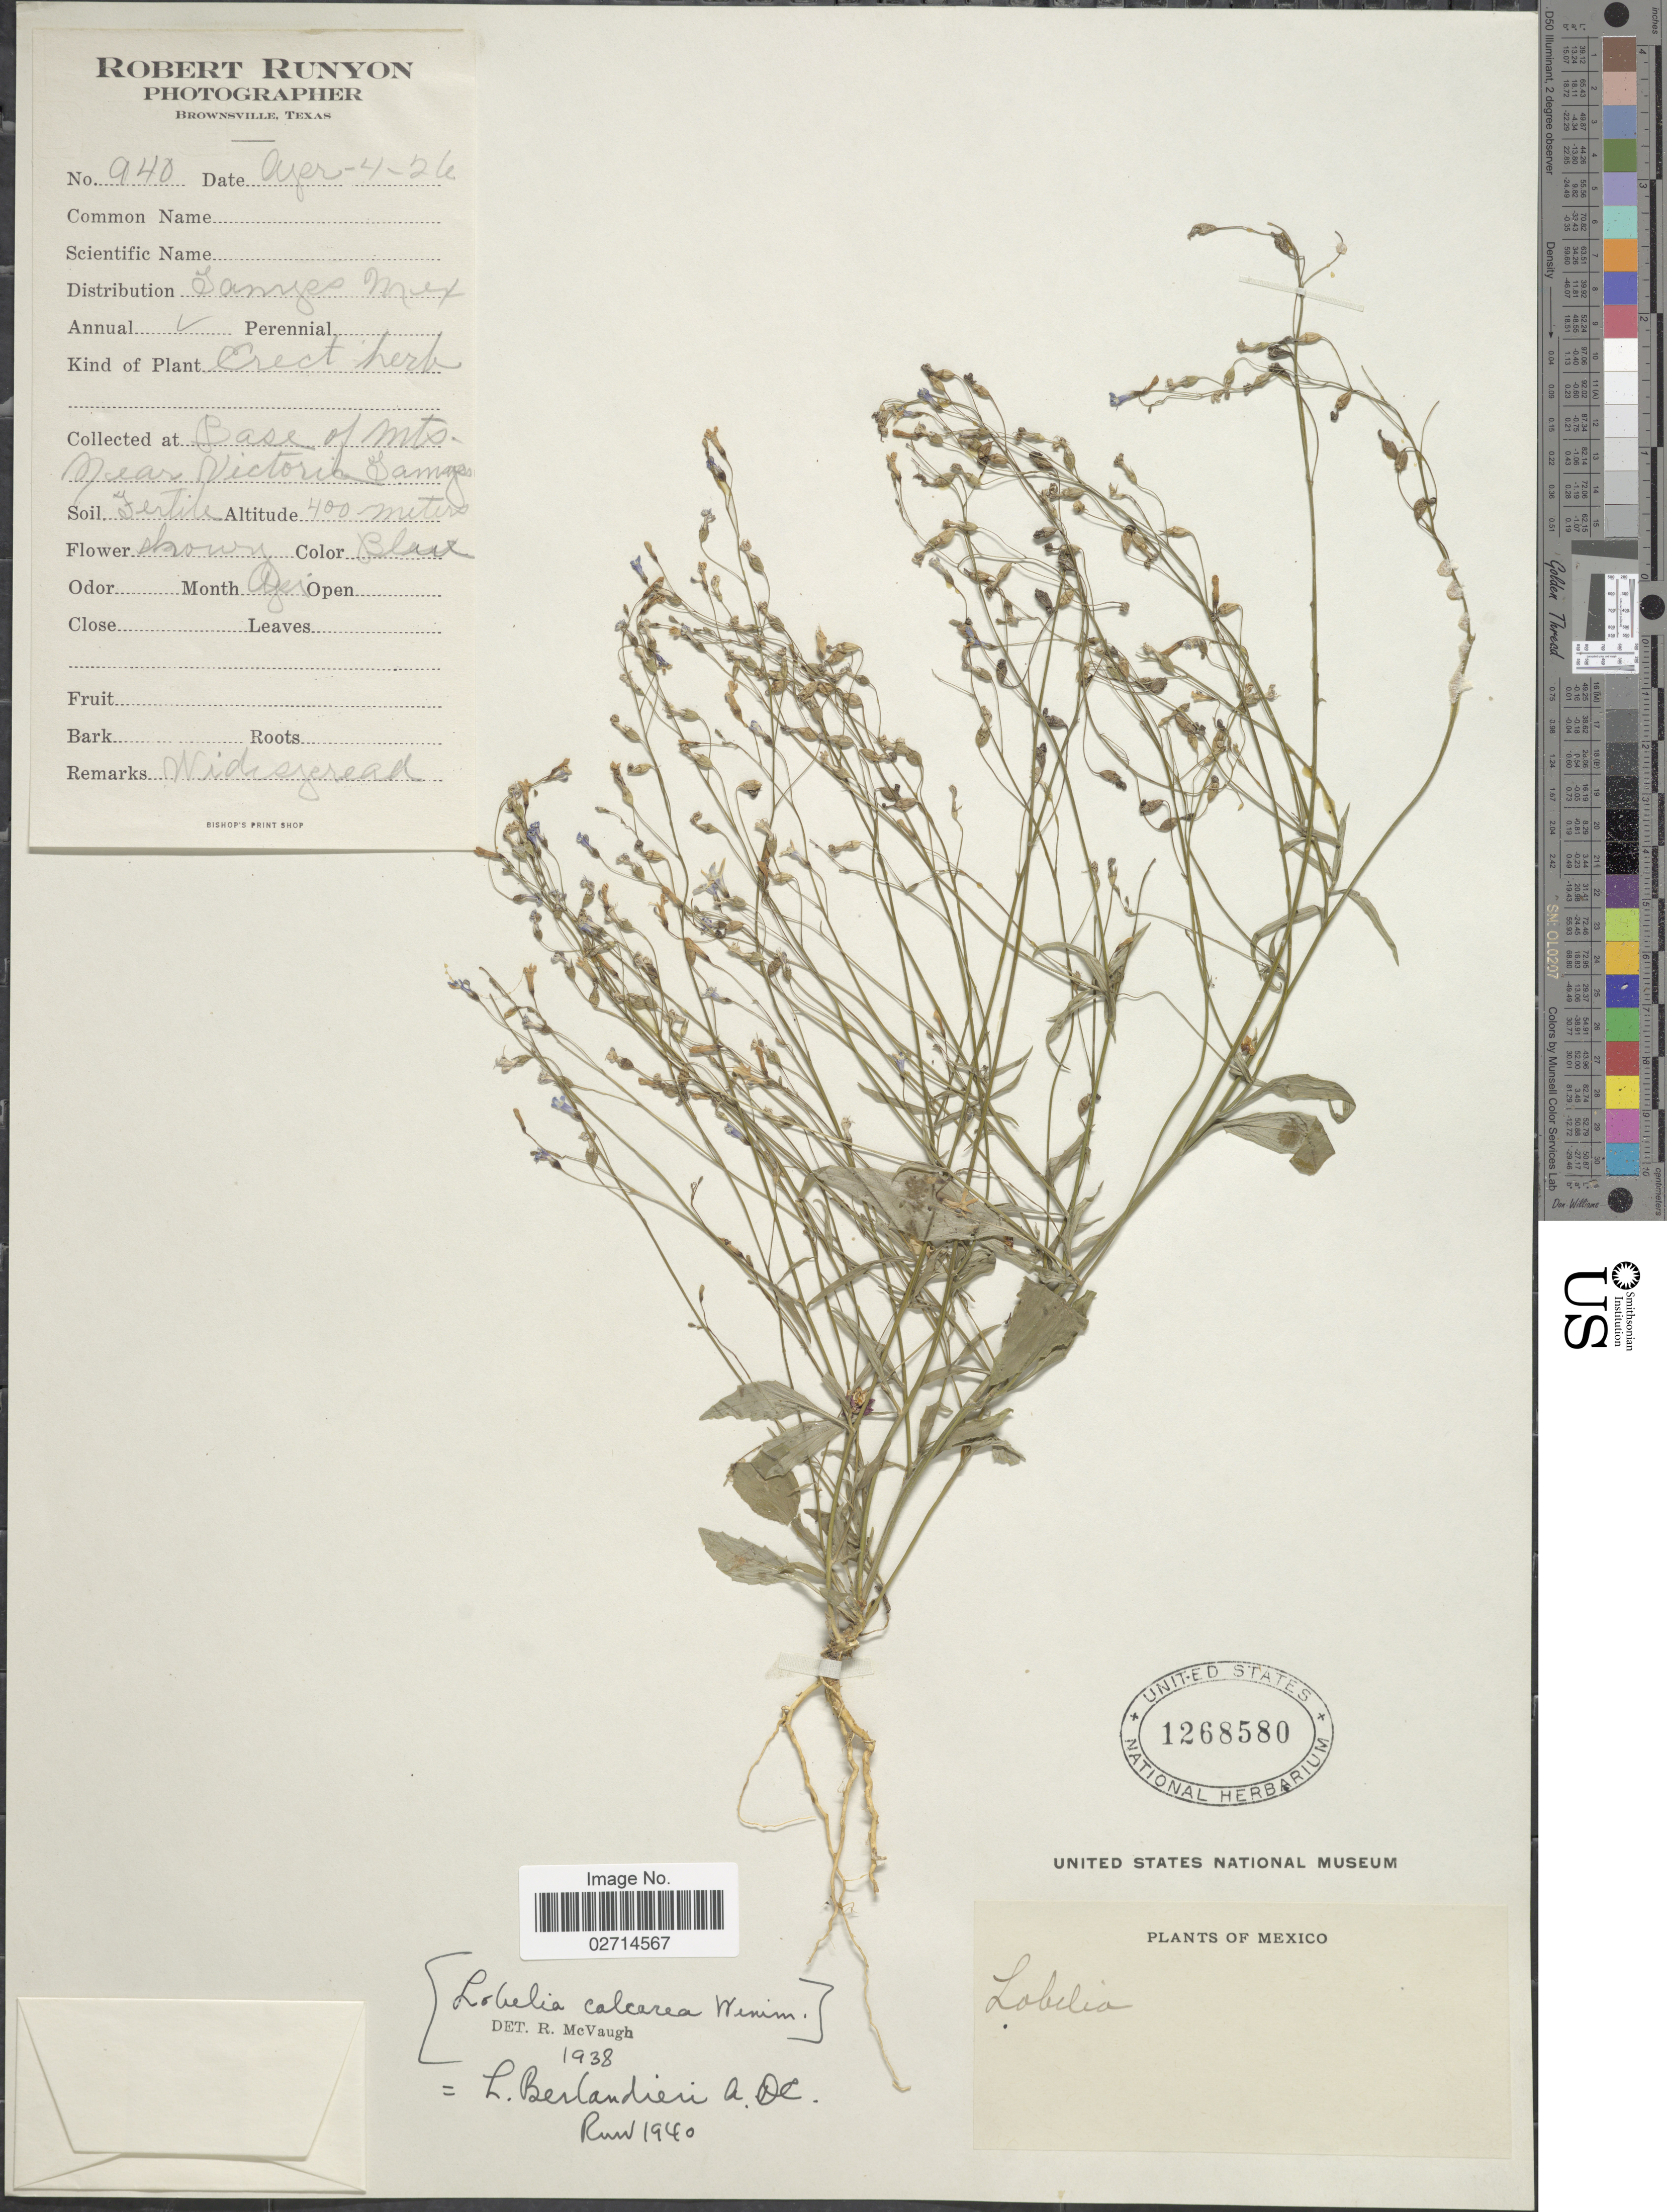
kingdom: Plantae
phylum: Tracheophyta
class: Magnoliopsida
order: Asterales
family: Campanulaceae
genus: Lobelia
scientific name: Lobelia berlandieri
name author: A. DC.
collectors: R. Runyon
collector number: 940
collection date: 1926-04-04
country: Mexico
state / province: Tamaulipas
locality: Base of mts. Near Victoria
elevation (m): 400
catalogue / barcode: US 1268580